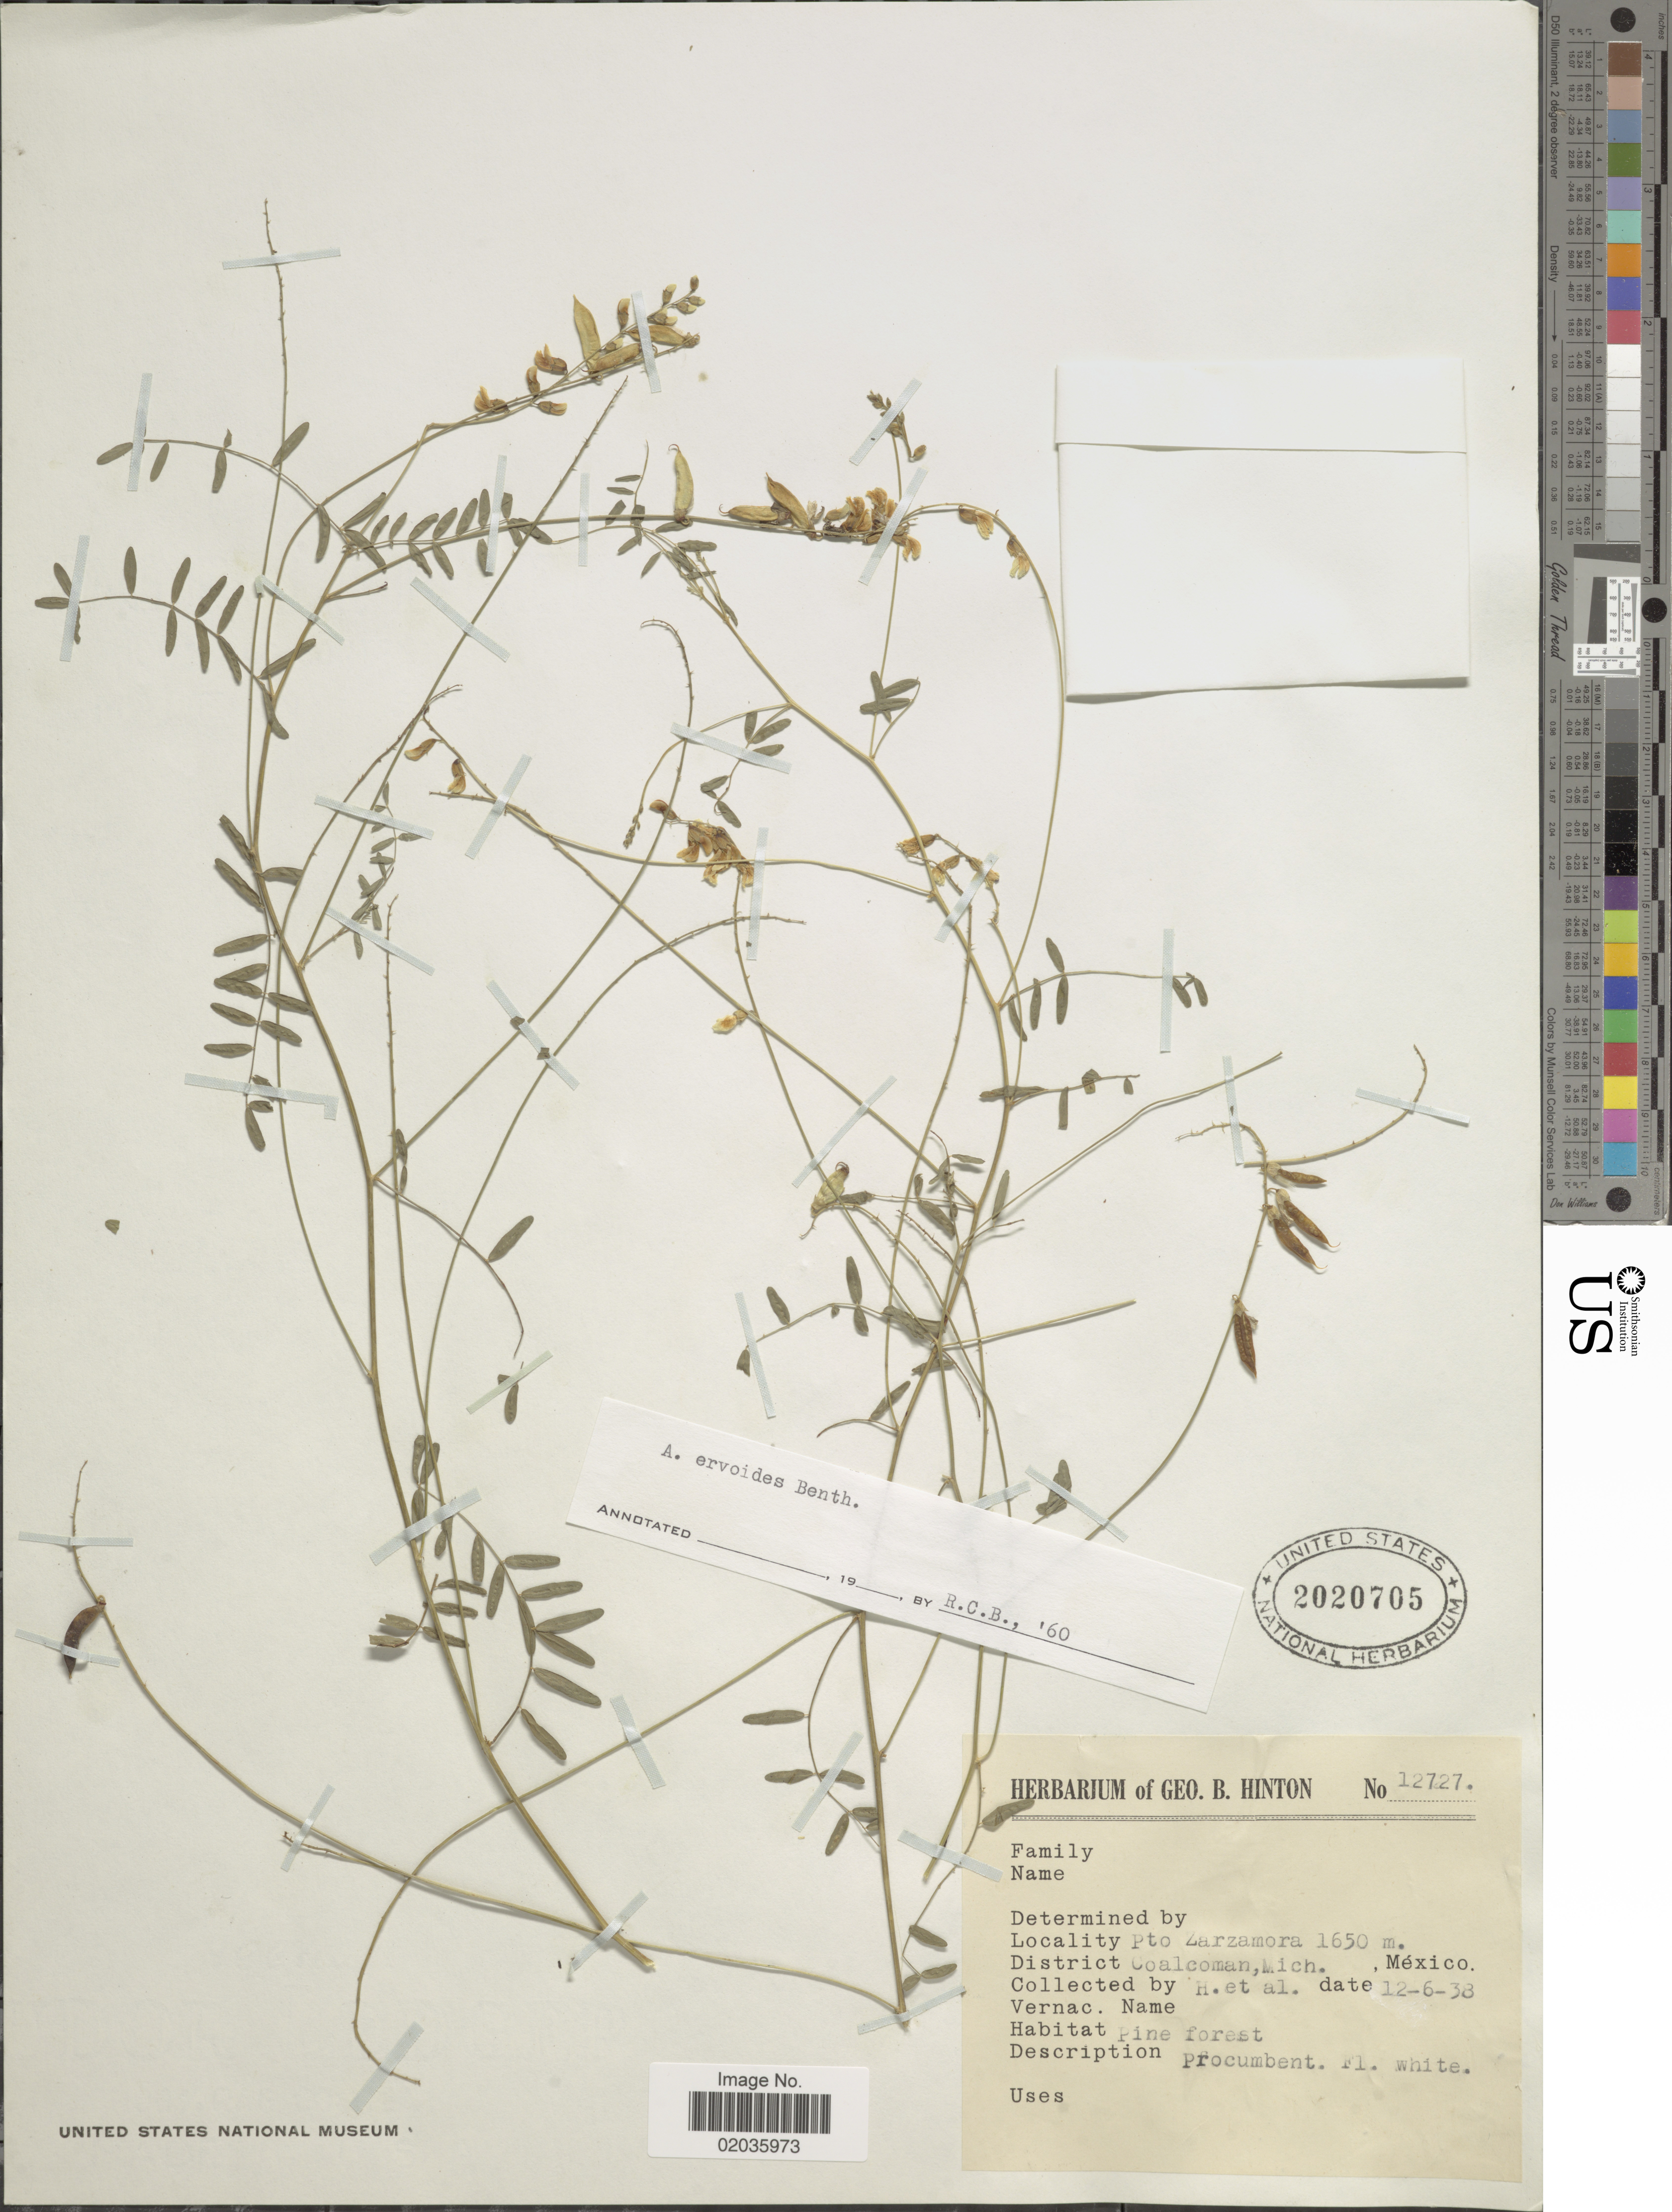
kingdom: Plantae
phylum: Tracheophyta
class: Magnoliopsida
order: Fabales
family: Fabaceae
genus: Astragalus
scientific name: Astragalus ervoides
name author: Turcz.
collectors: G. B. Hinton & et al.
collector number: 12727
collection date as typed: Transcribed d/m/y: 12/6/38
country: Mexico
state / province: Michoacán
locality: Pto. Zarzamora, Coalcoman, Mich., Mexico.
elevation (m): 1650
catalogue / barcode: US 2020705